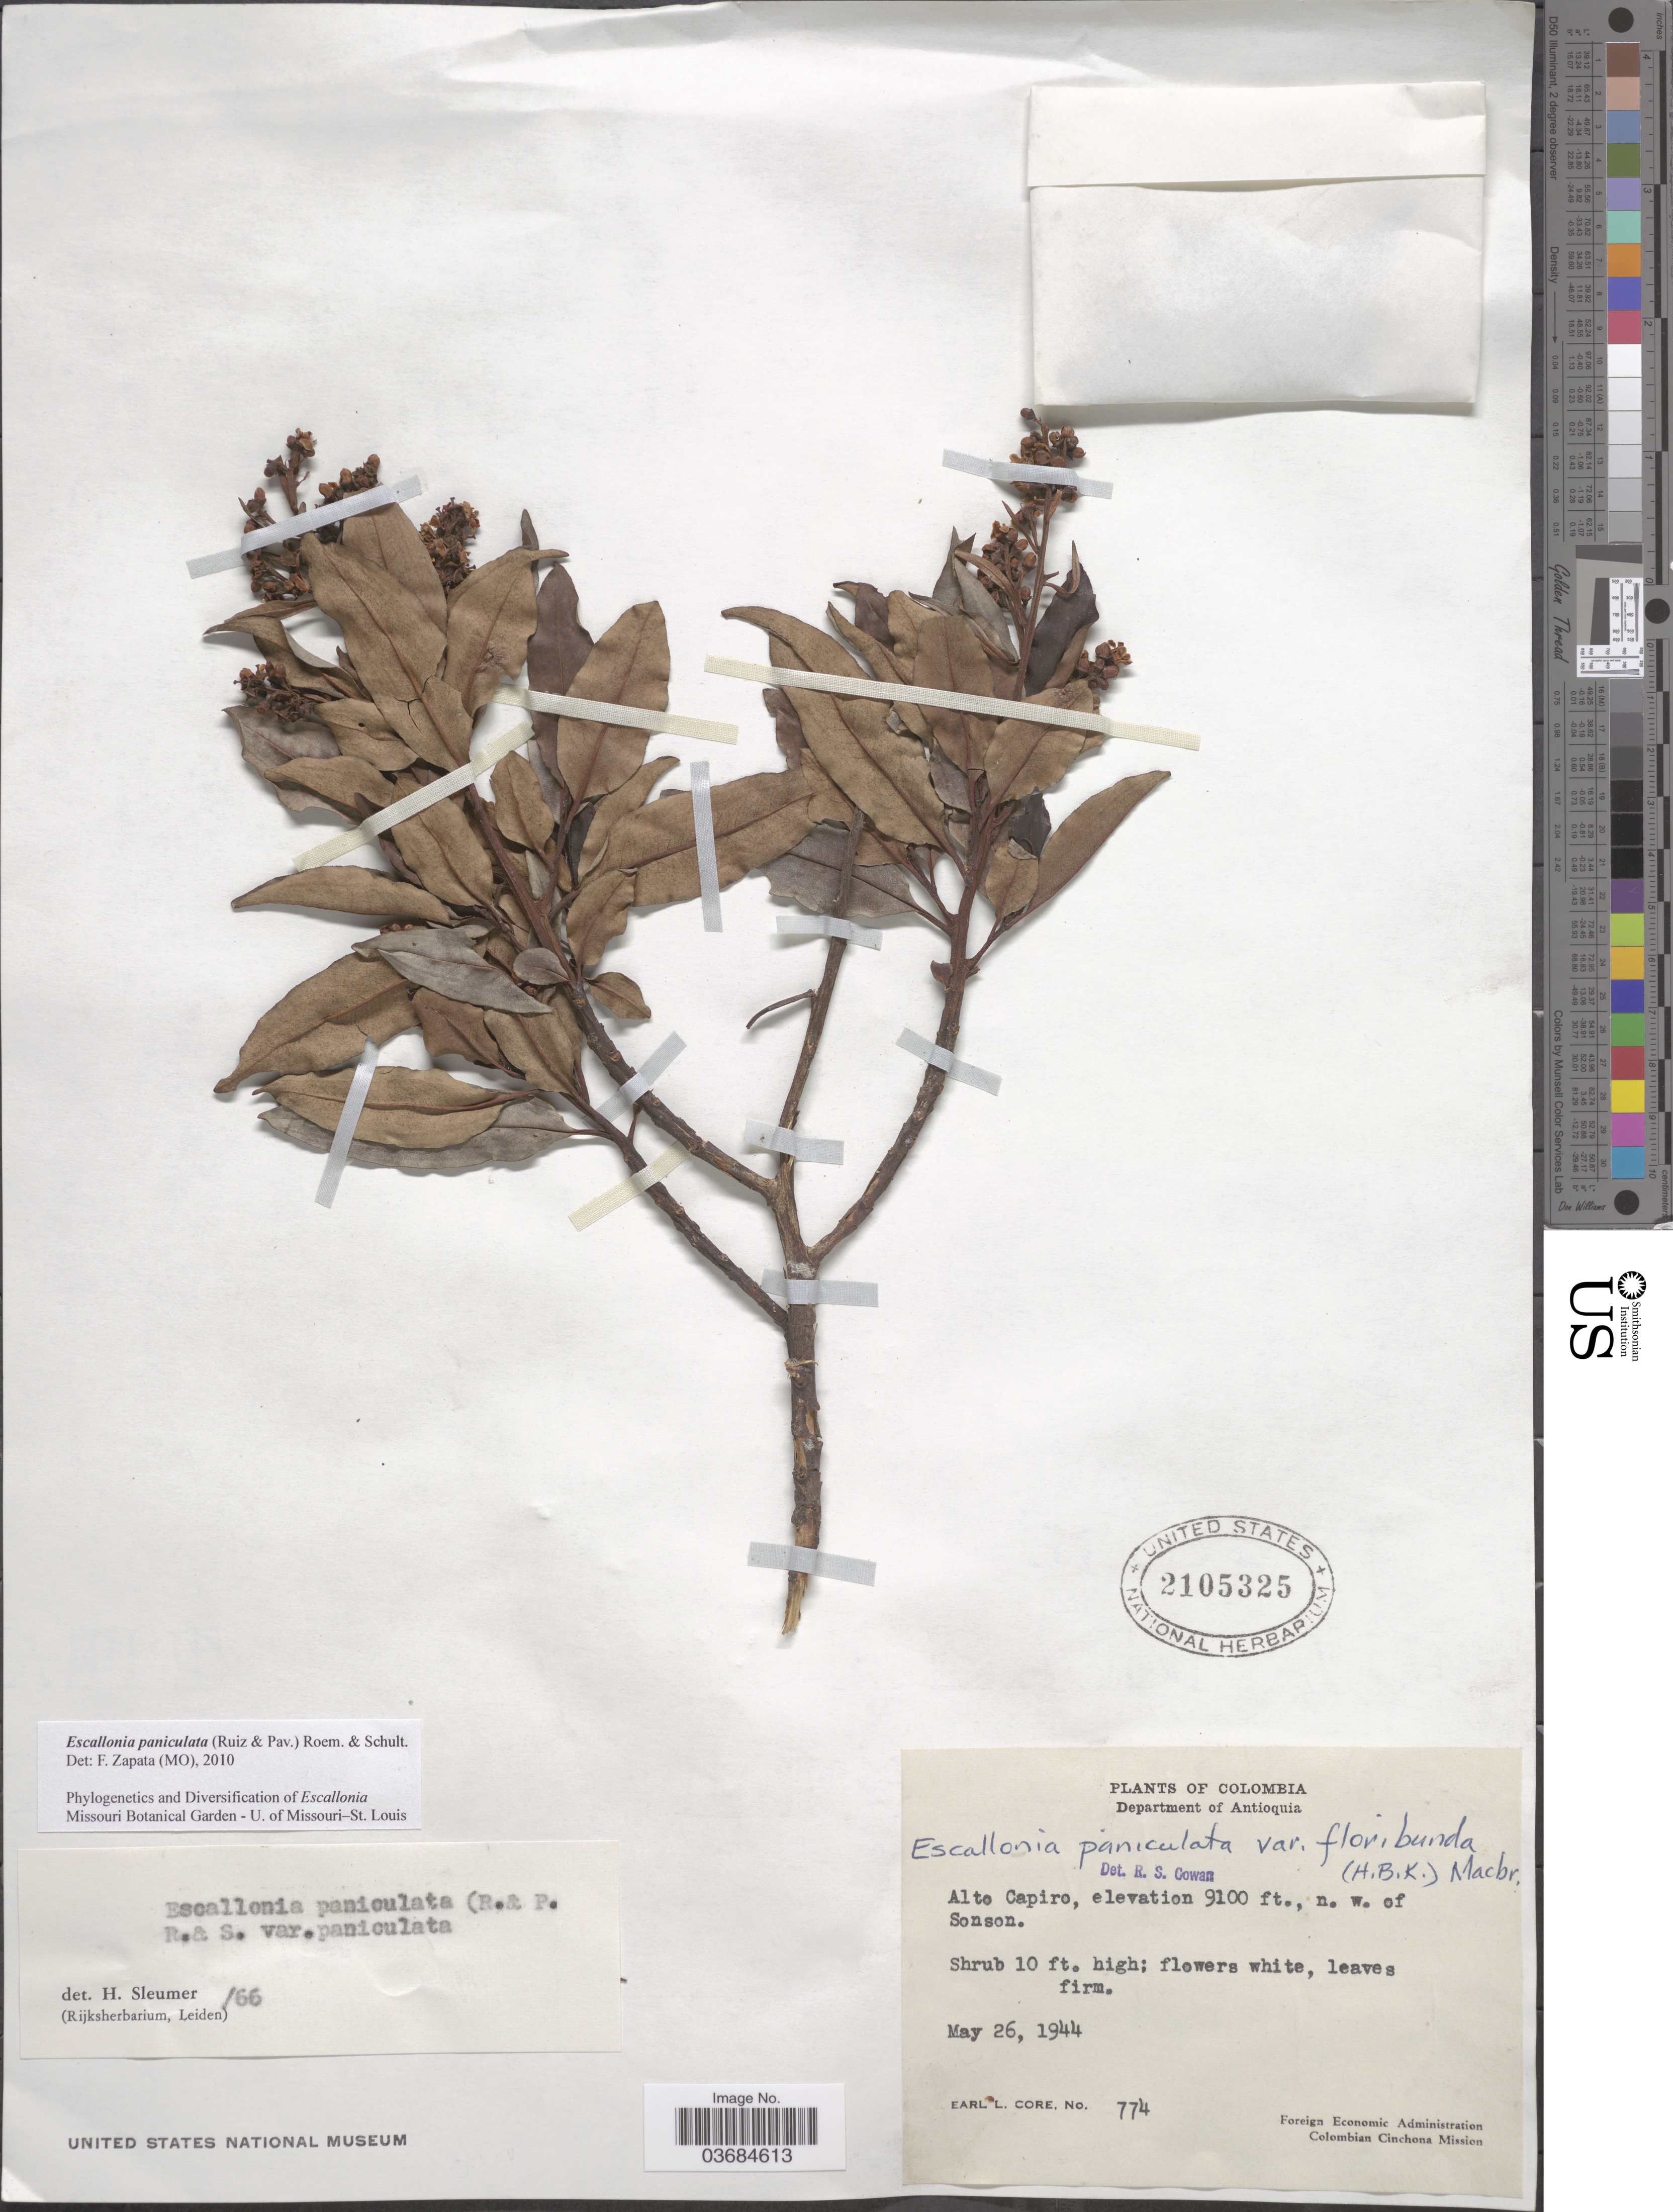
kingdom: Plantae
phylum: Tracheophyta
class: Magnoliopsida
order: Escalloniales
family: Escalloniaceae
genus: Escallonia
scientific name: Escallonia paniculata var. paniculata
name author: (Ruiz & Pav.) Roem. & Schult.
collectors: E. L. Core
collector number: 774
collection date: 1944-05-26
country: Colombia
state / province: Antioquia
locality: Department of Antioquia. Alto Capiro, n.w. of Sonson. Colombian Cinchona Mission.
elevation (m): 2774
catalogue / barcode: US 2105325